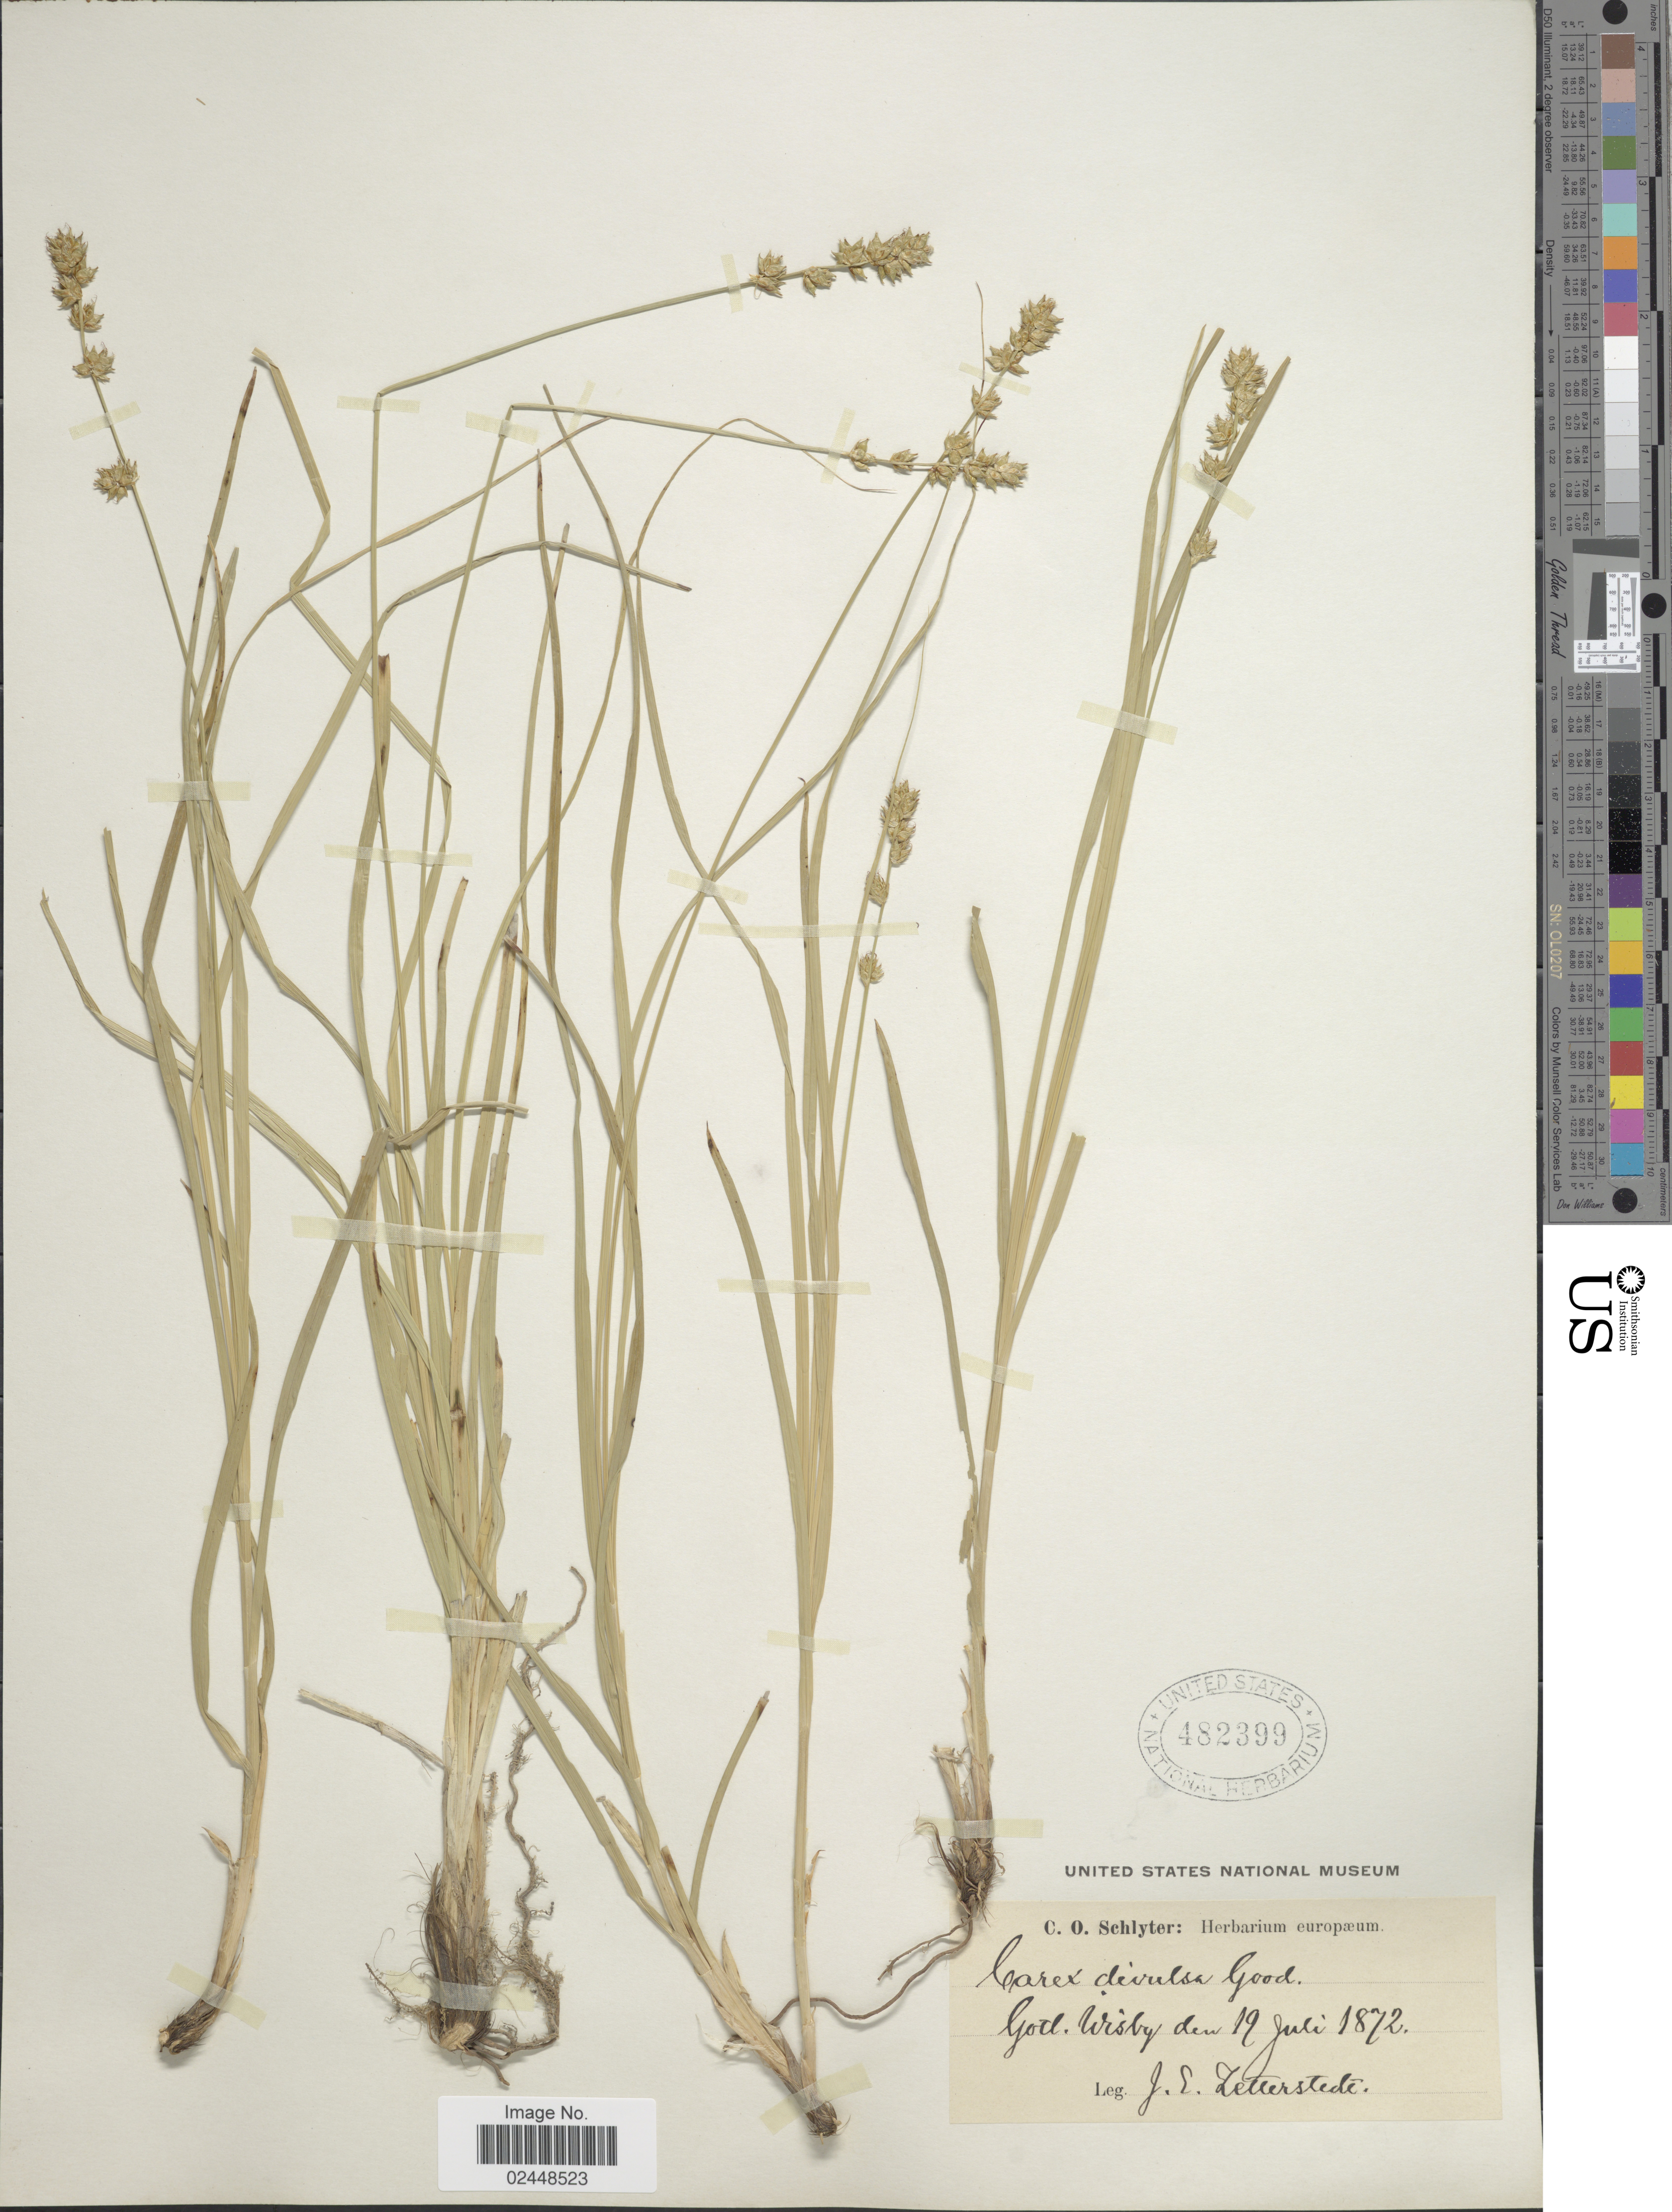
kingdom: Plantae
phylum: Tracheophyta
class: Liliopsida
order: Poales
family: Cyperaceae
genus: Carex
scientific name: Carex divulsa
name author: Stokes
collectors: J. Letterstedt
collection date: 1872-07-19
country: Sweden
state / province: Gotland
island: Gotland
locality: Gotl. Wisby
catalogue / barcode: US 482399